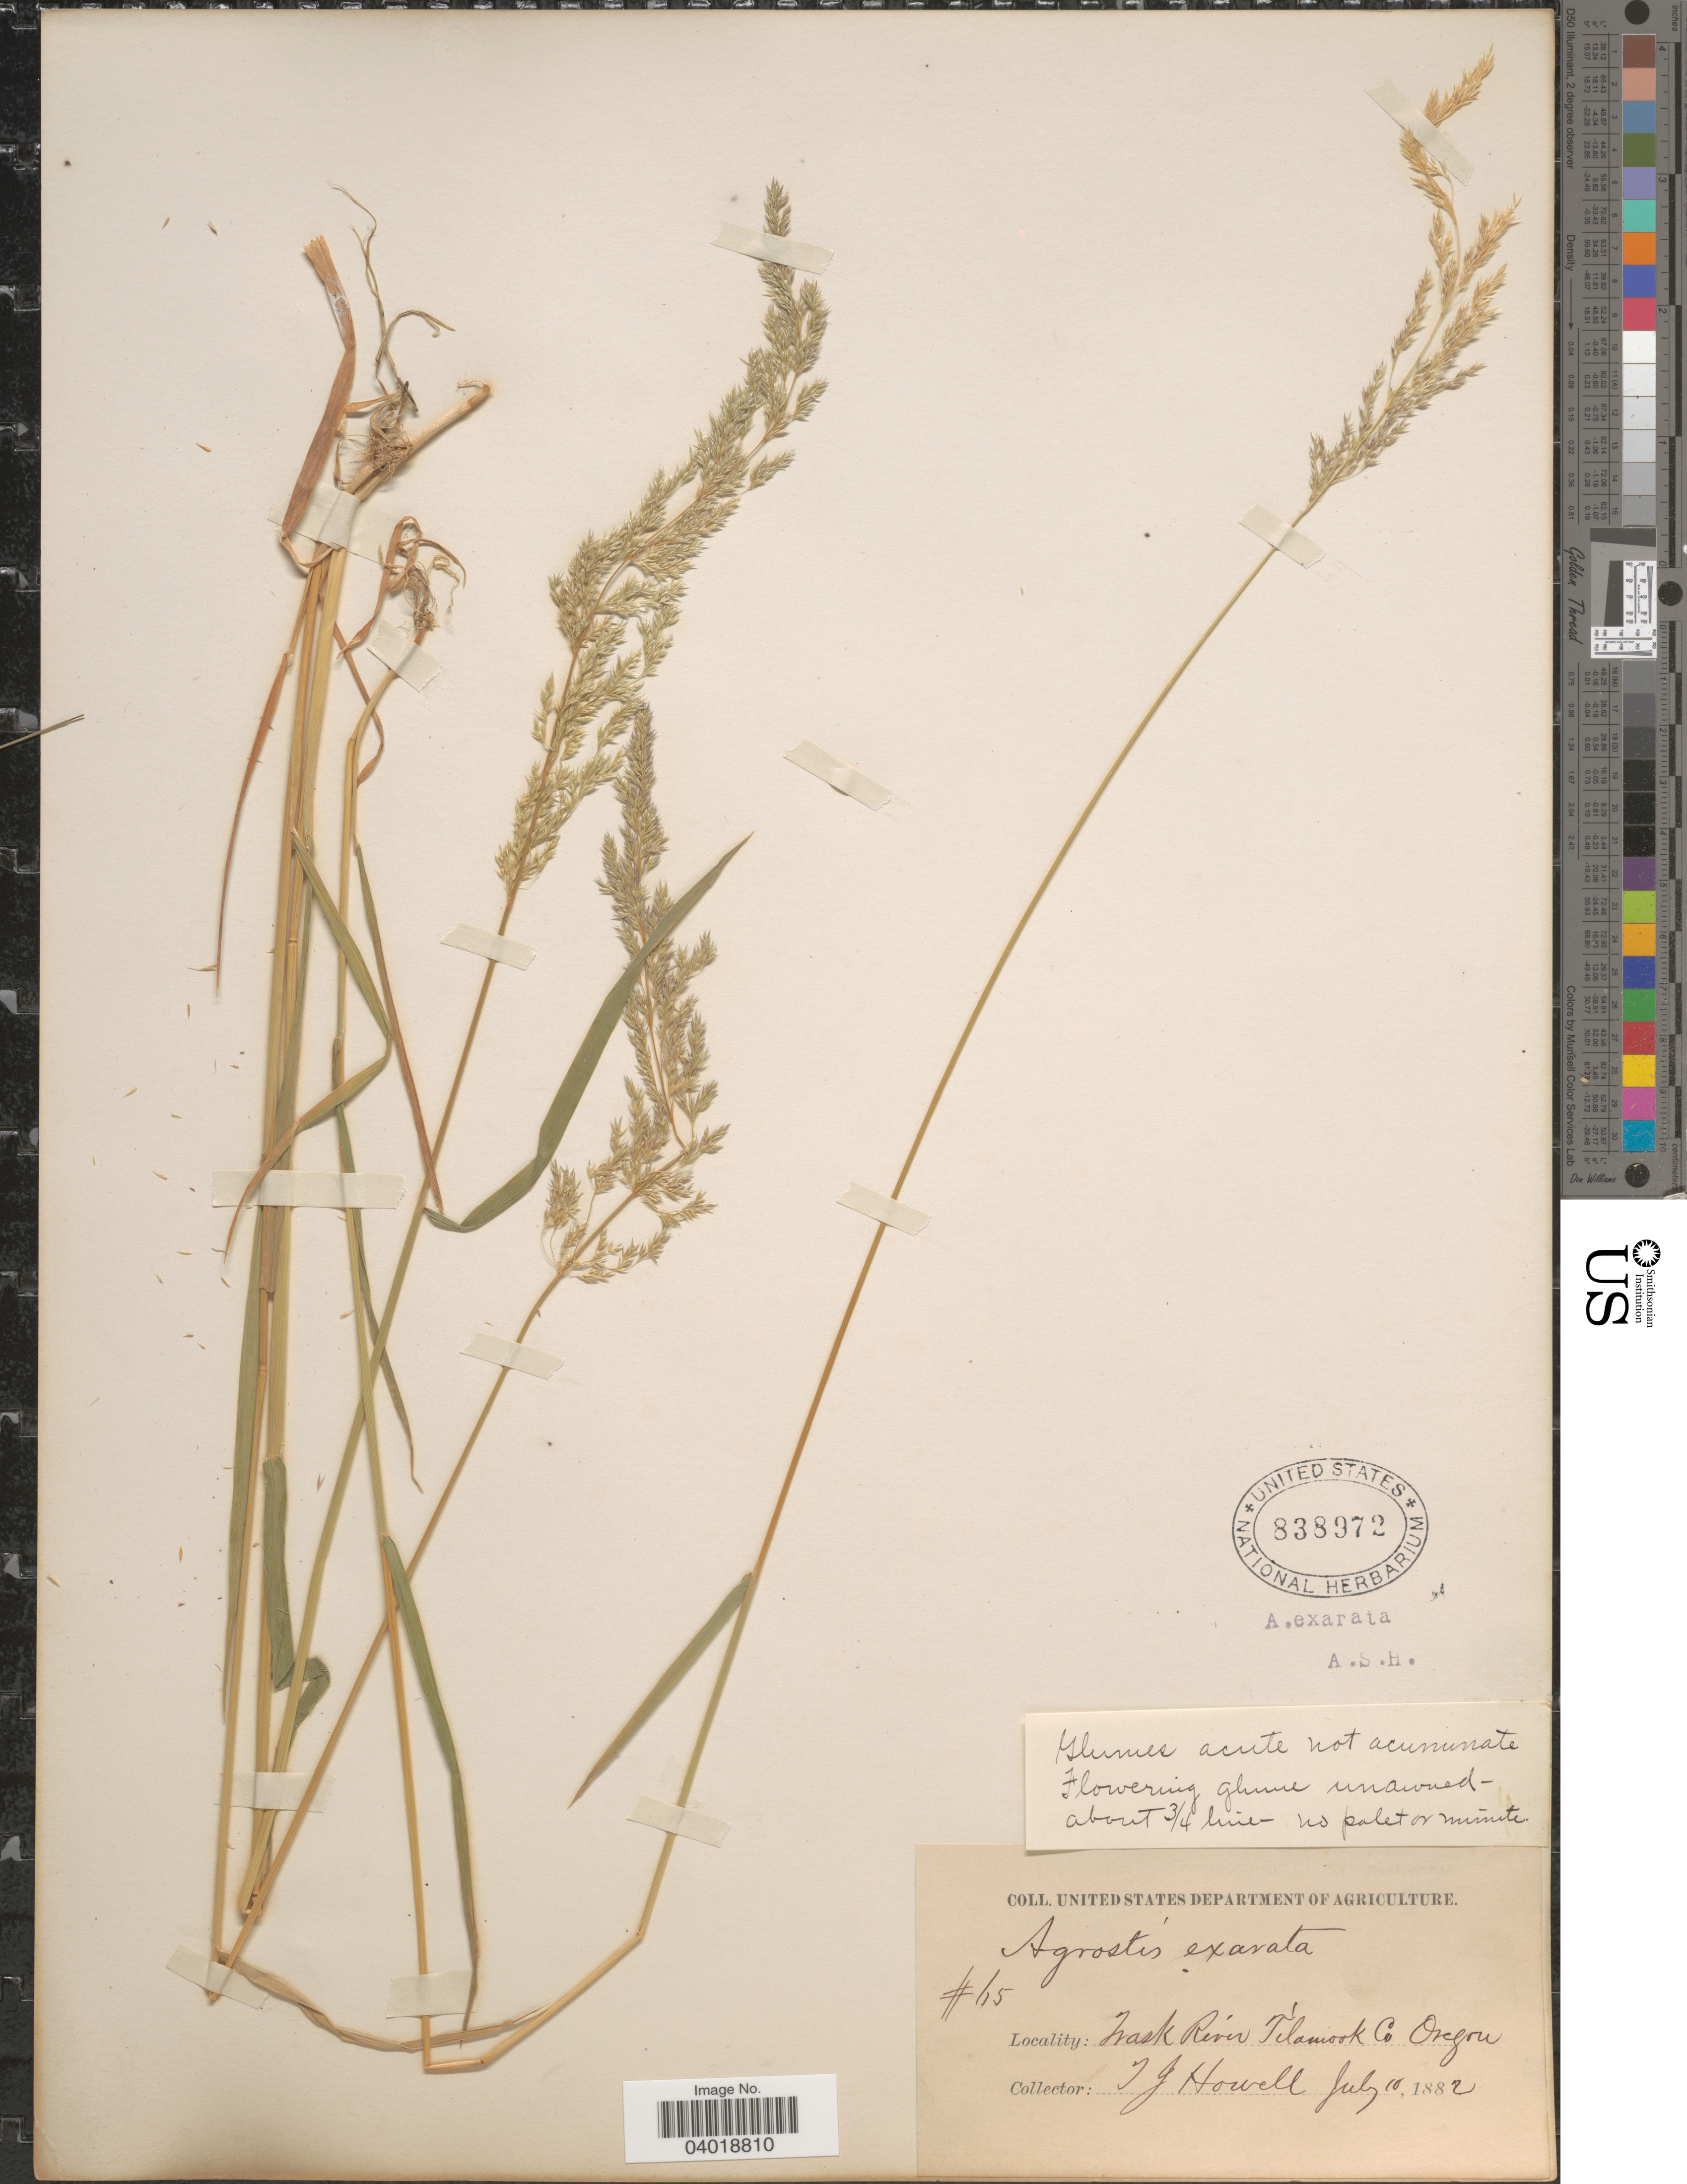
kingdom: Plantae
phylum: Tracheophyta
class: Liliopsida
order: Poales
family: Poaceae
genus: Agrostis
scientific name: Agrostis exarata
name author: Trin.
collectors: T. J. Howell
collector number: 65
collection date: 1882-07-10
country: United States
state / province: Oregon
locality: Trask River Tilamook Co.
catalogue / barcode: US 838972